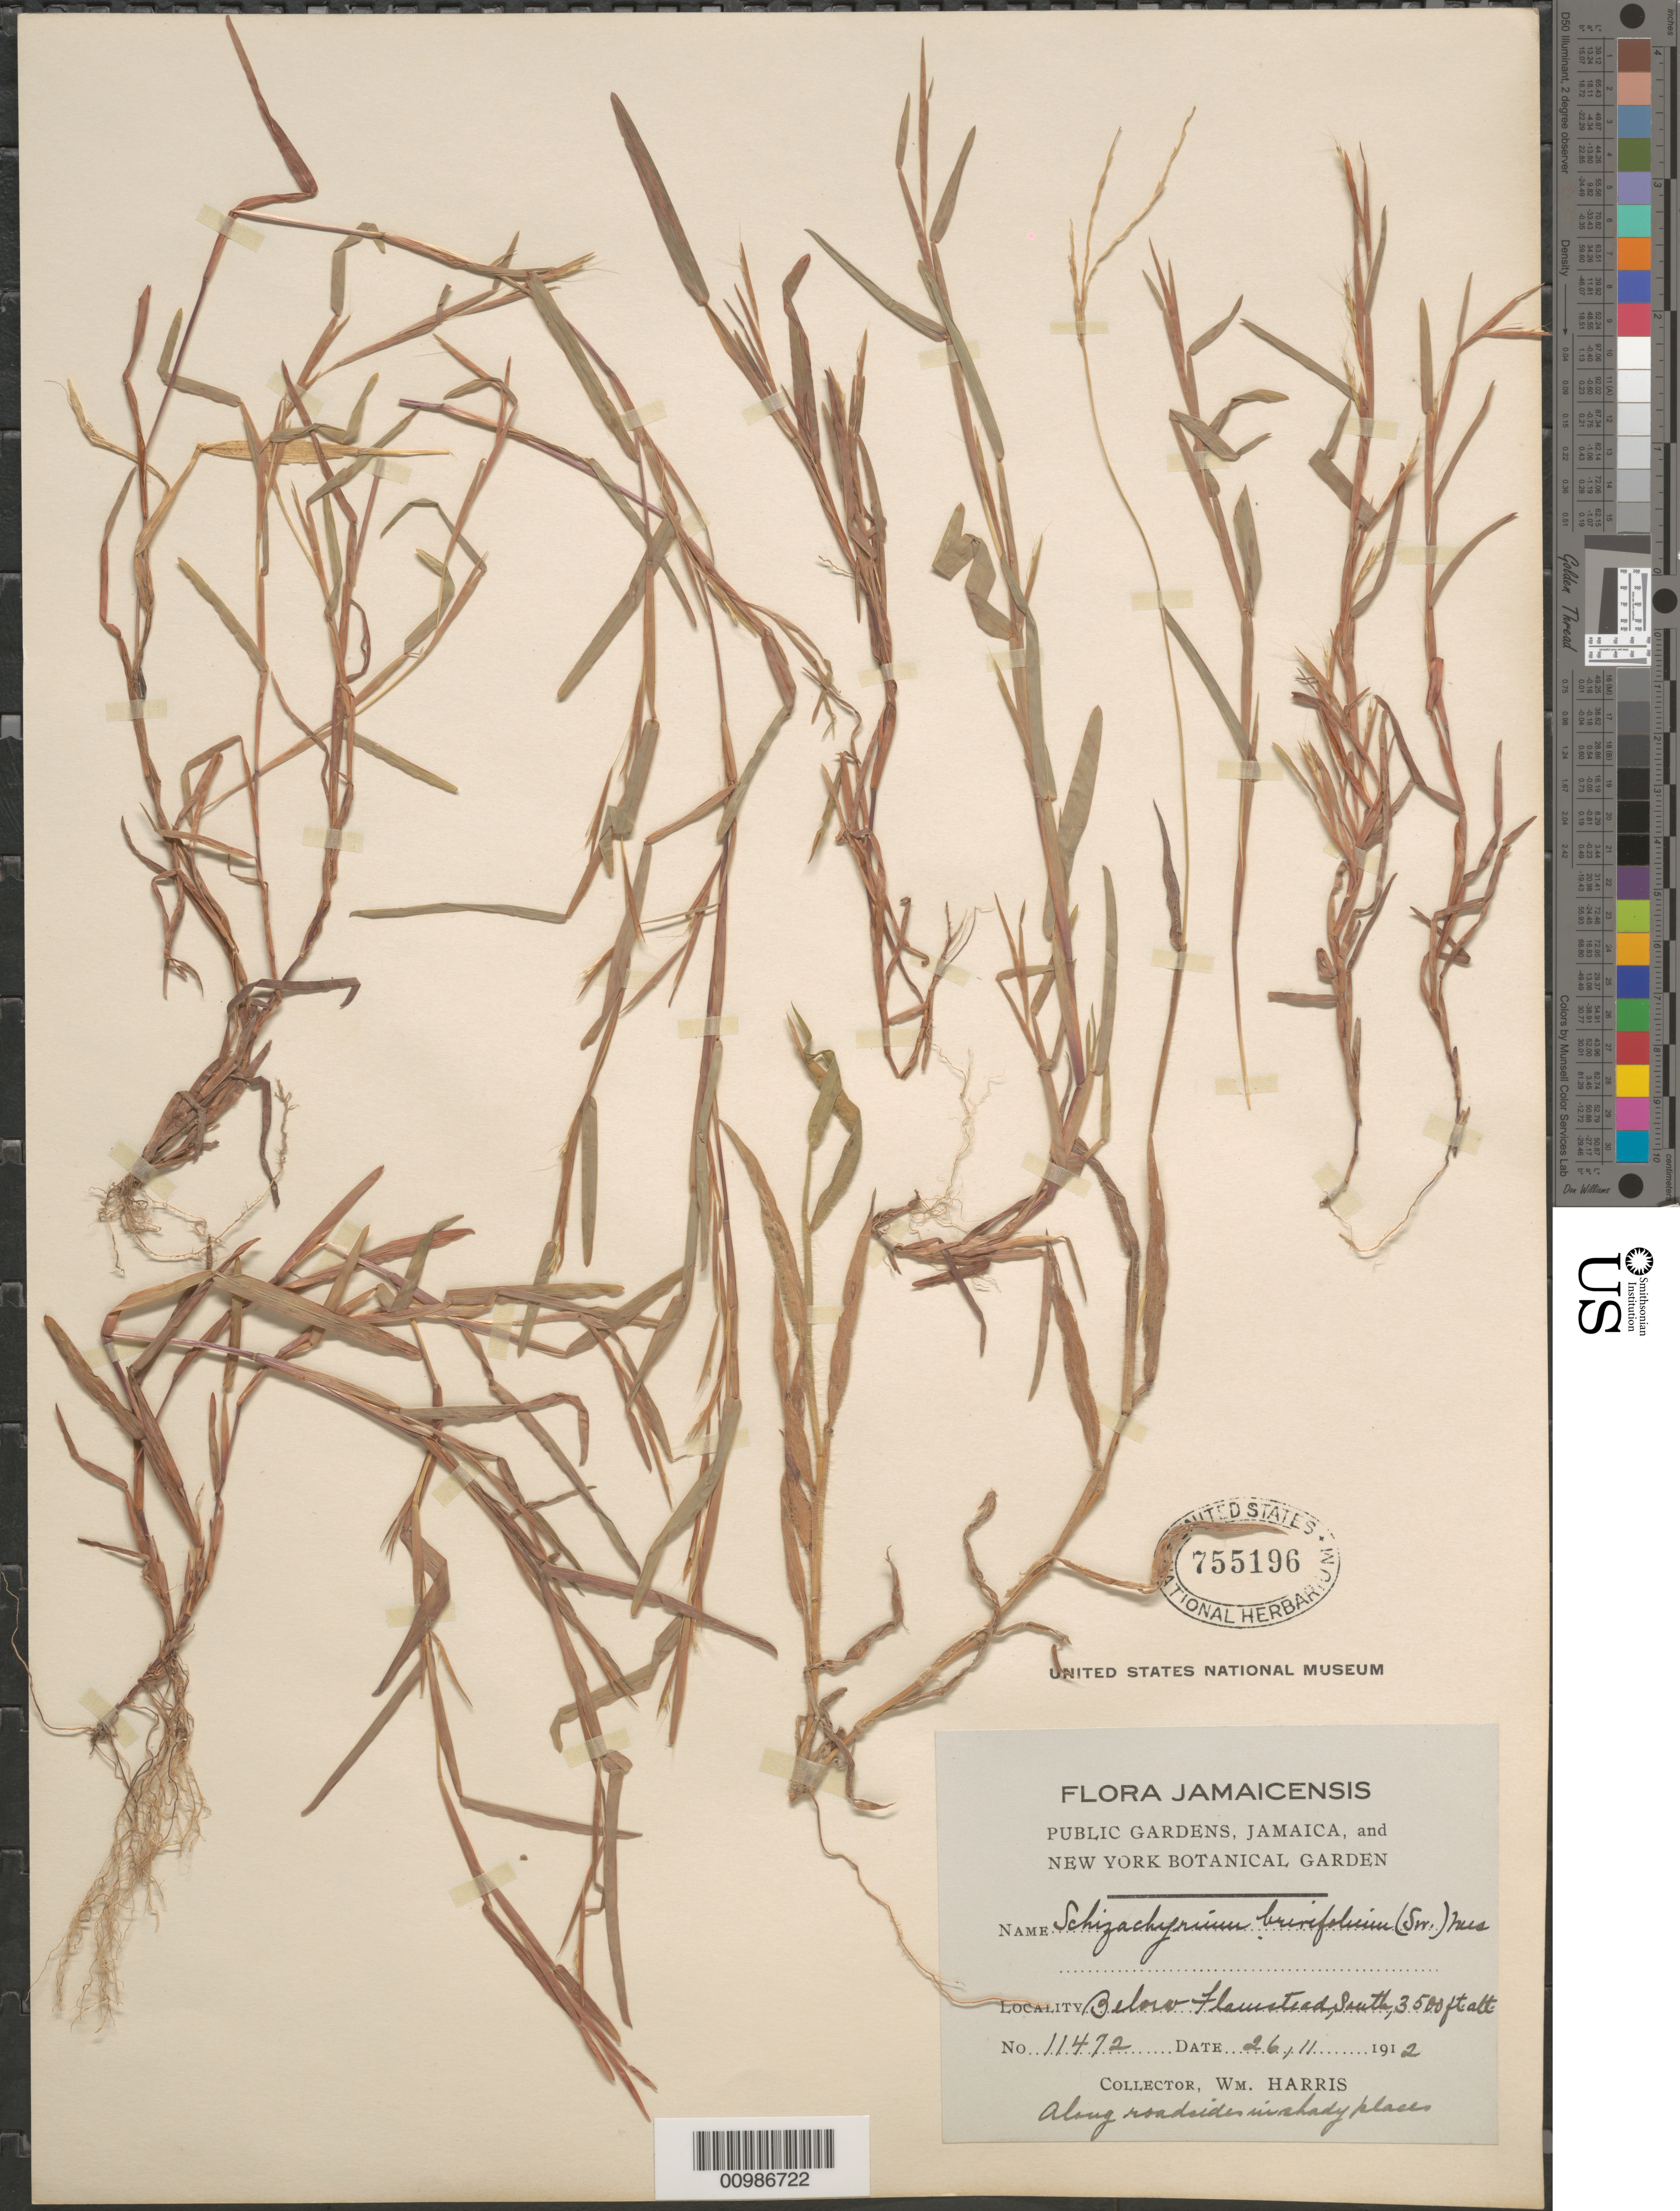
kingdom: Plantae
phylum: Tracheophyta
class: Liliopsida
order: Poales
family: Poaceae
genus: Andropogon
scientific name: Andropogon brevifolius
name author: Sw.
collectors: W. H. Harris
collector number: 11472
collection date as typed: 26 Nov 1912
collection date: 1912-11-26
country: Jamaica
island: Jamaica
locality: Below Flamstead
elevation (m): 1067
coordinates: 0 N, 0 E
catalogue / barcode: US 755196